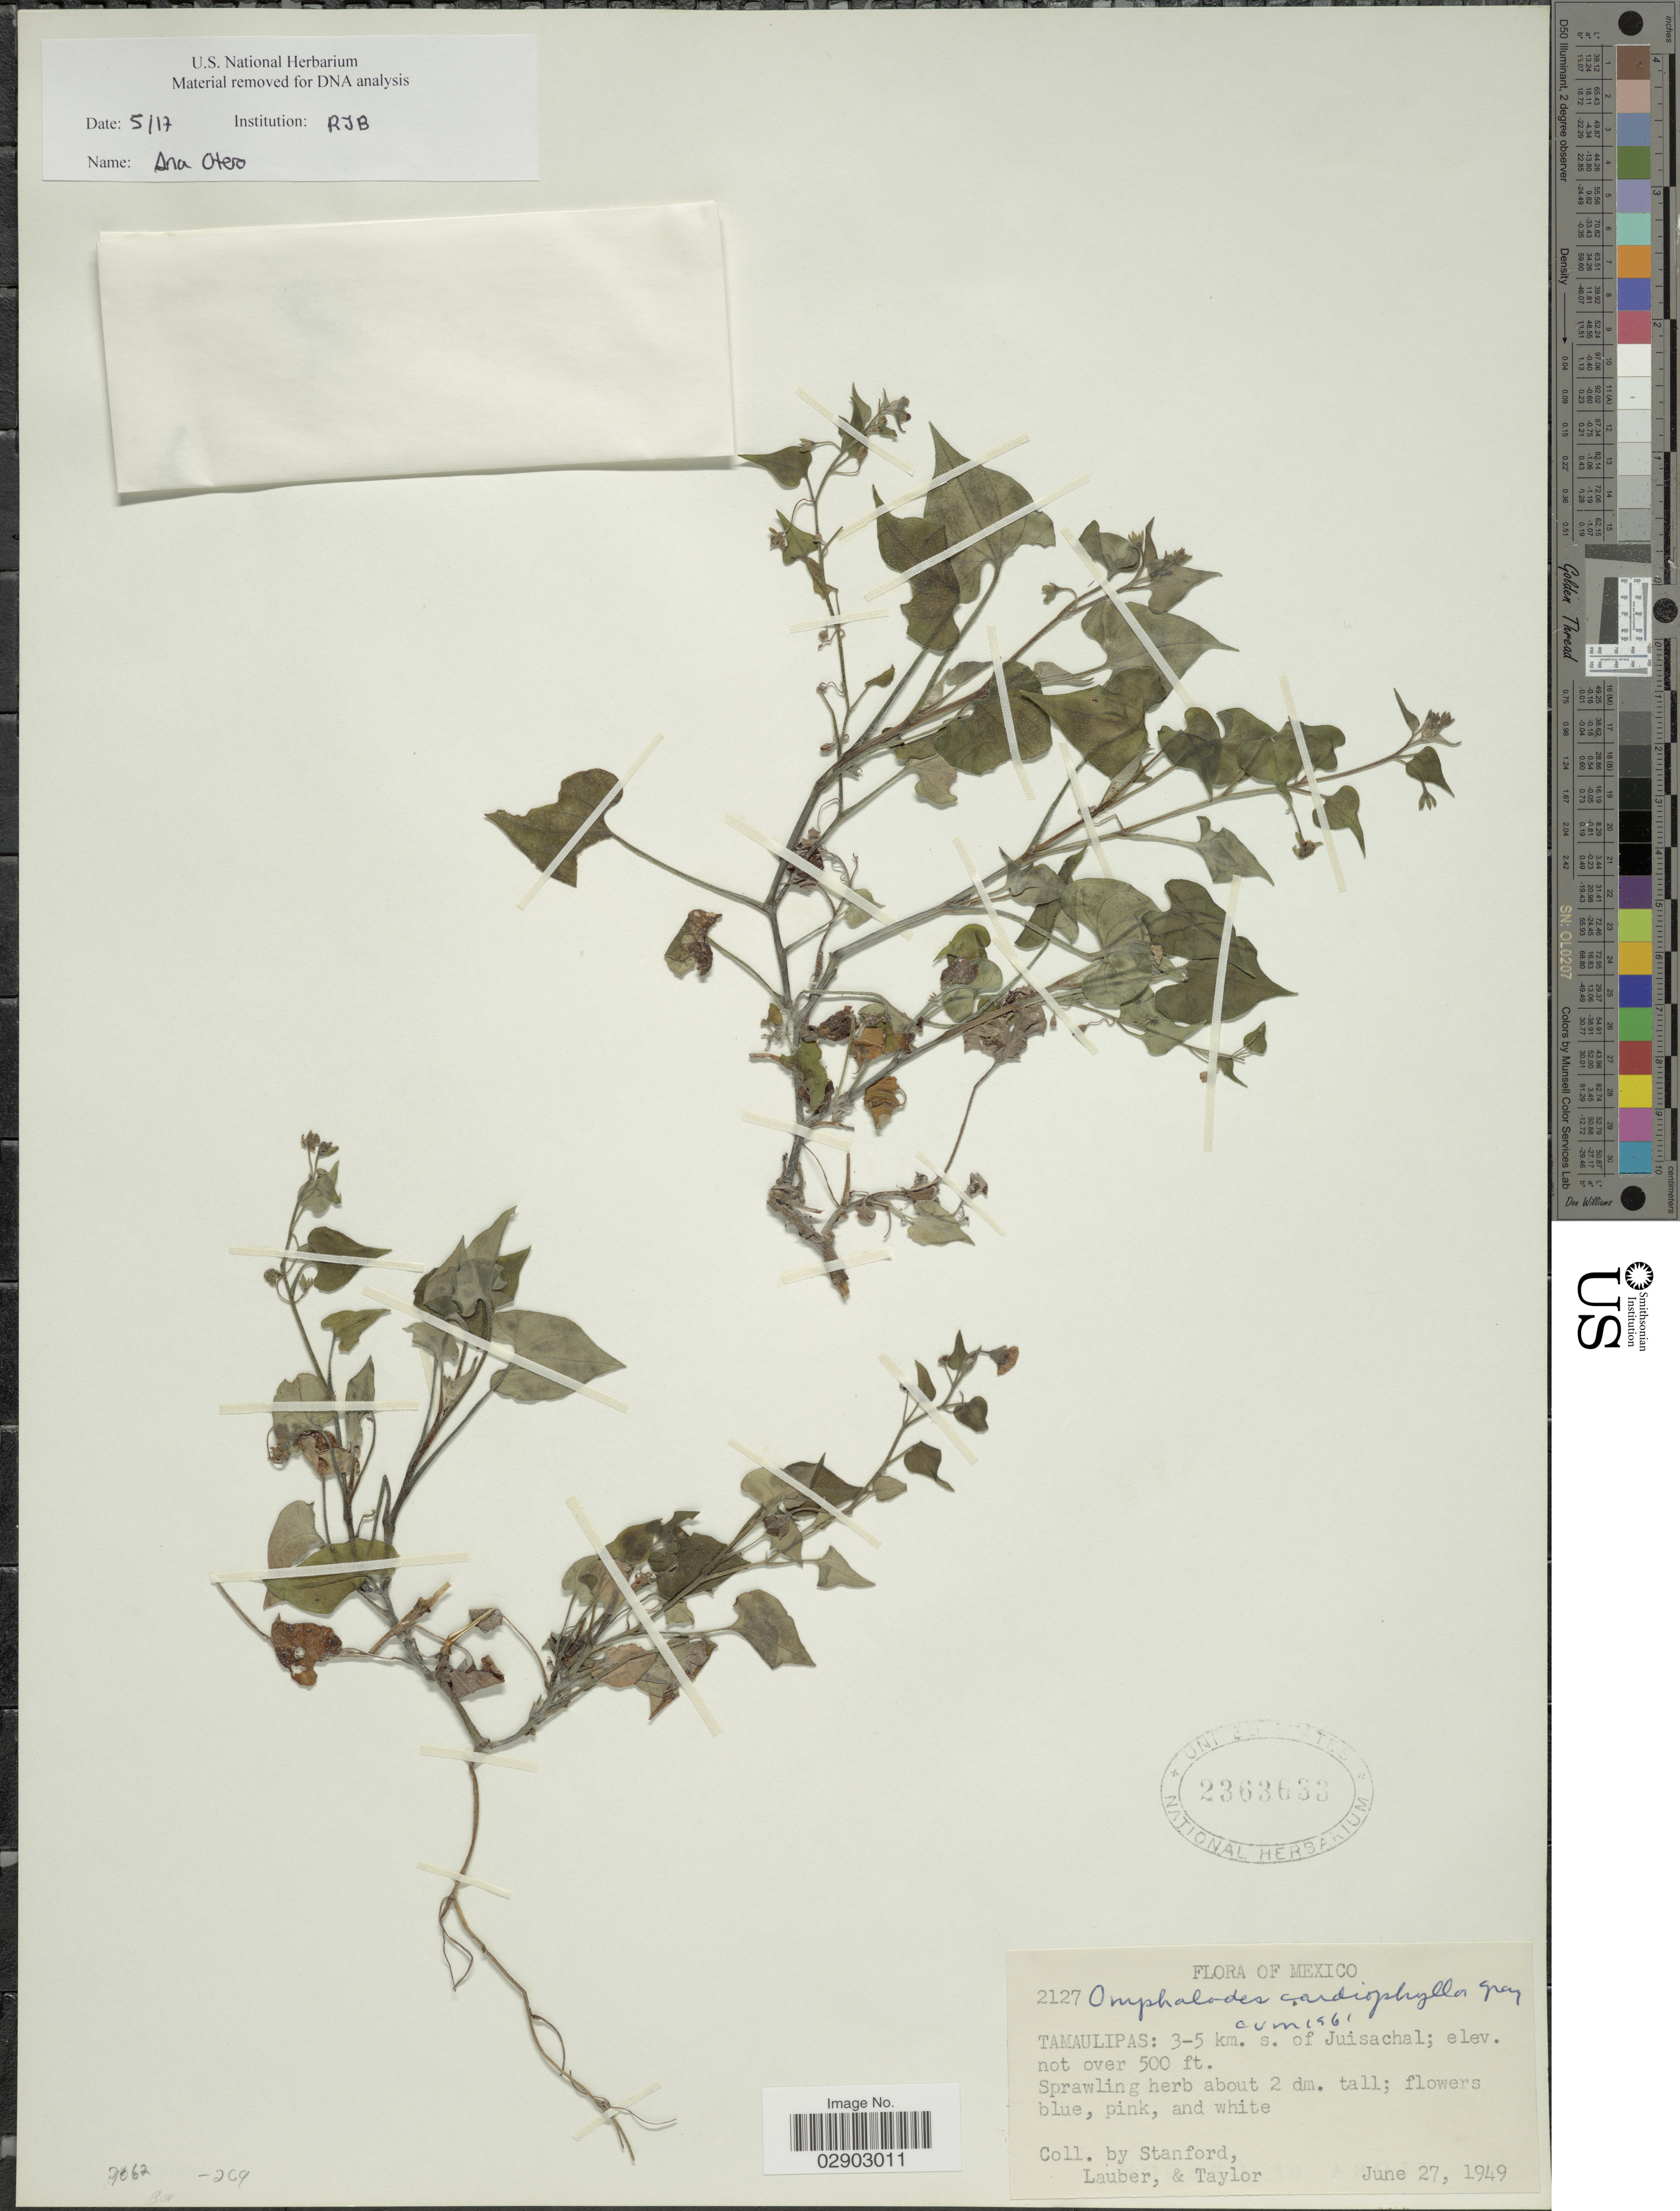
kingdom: Plantae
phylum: Tracheophyta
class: Magnoliopsida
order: Boraginales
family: Boraginaceae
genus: Omphalodes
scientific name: Omphalodes cardiophylla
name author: A. Gray in Hemsl.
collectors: -. Stanford, -. Lauber & -. Taylor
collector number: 2127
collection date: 1949-06-27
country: Mexico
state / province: Tamaulipas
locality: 3-5 km. s. of Juisachal.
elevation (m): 152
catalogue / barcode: US 2363633